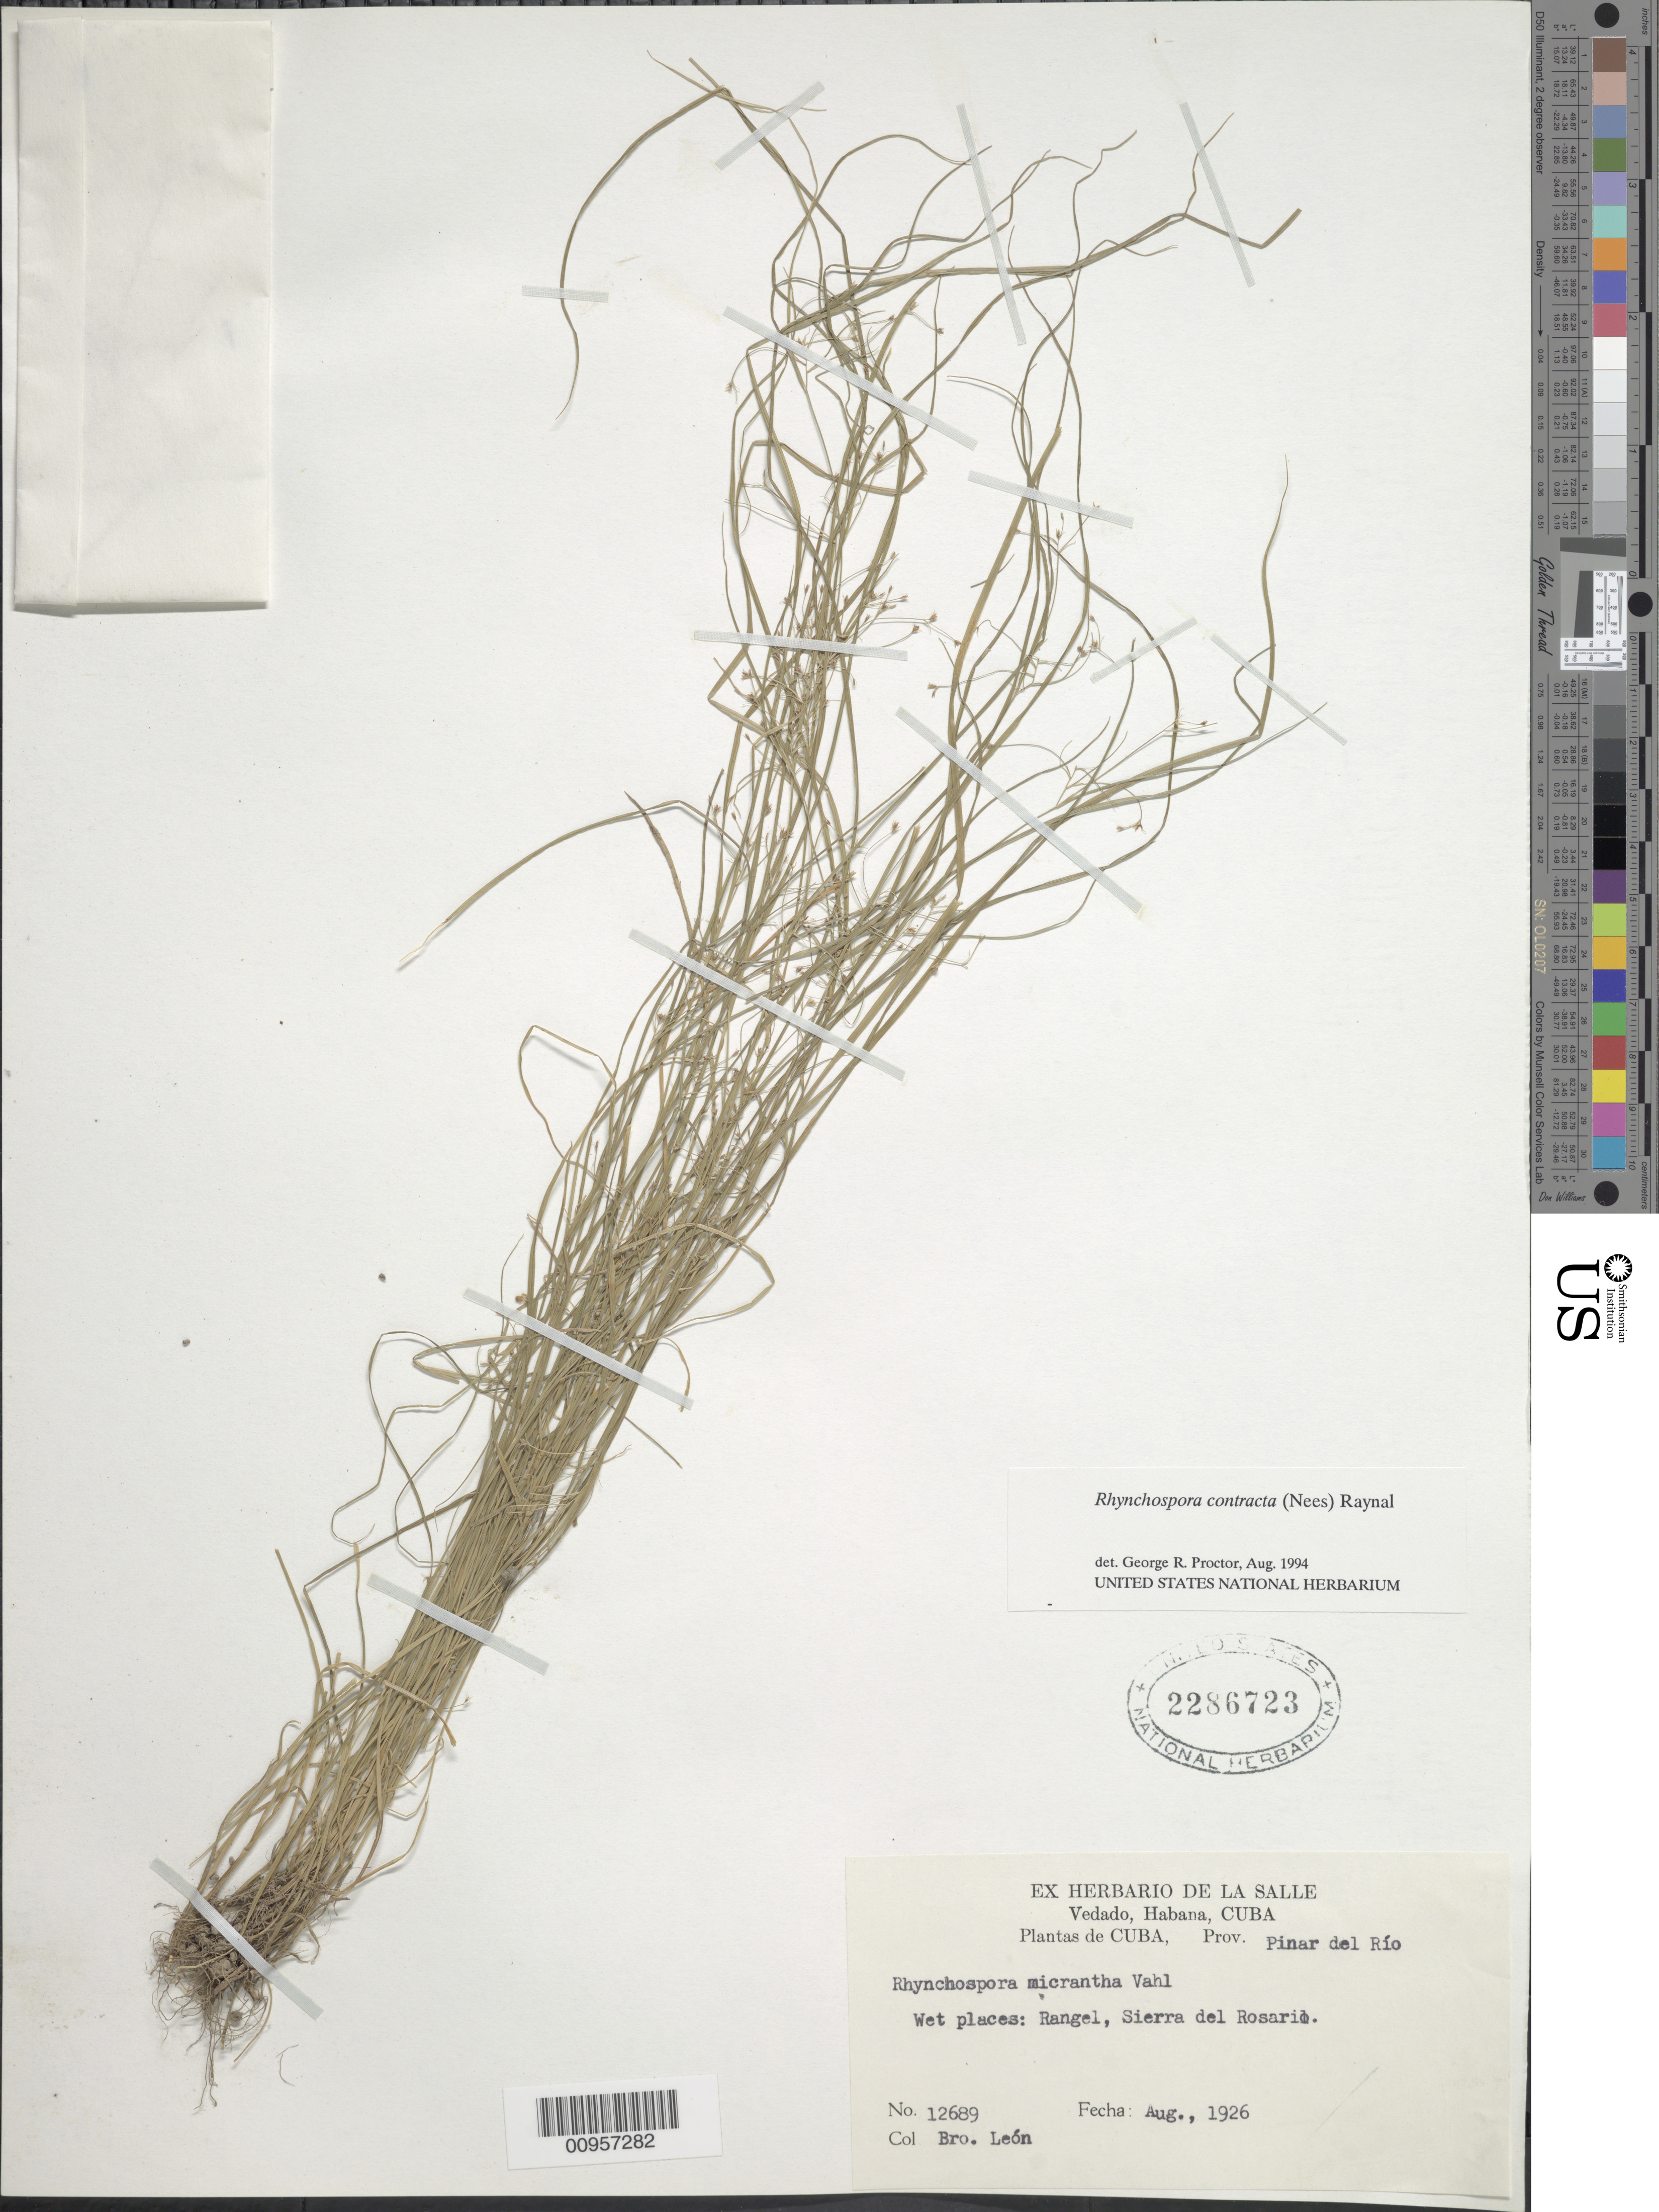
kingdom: Plantae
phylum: Tracheophyta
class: Liliopsida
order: Poales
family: Cyperaceae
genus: Rhynchospora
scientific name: Rhynchospora contracta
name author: (Nees) J. Raynal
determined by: Proctor, G. R.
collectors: Bro. León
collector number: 12689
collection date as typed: Aug 1926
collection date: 1926-08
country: Cuba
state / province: Pinar del Rio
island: Cuba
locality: Rangel, Sierra del Rosario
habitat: Wet places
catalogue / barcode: US 2286723